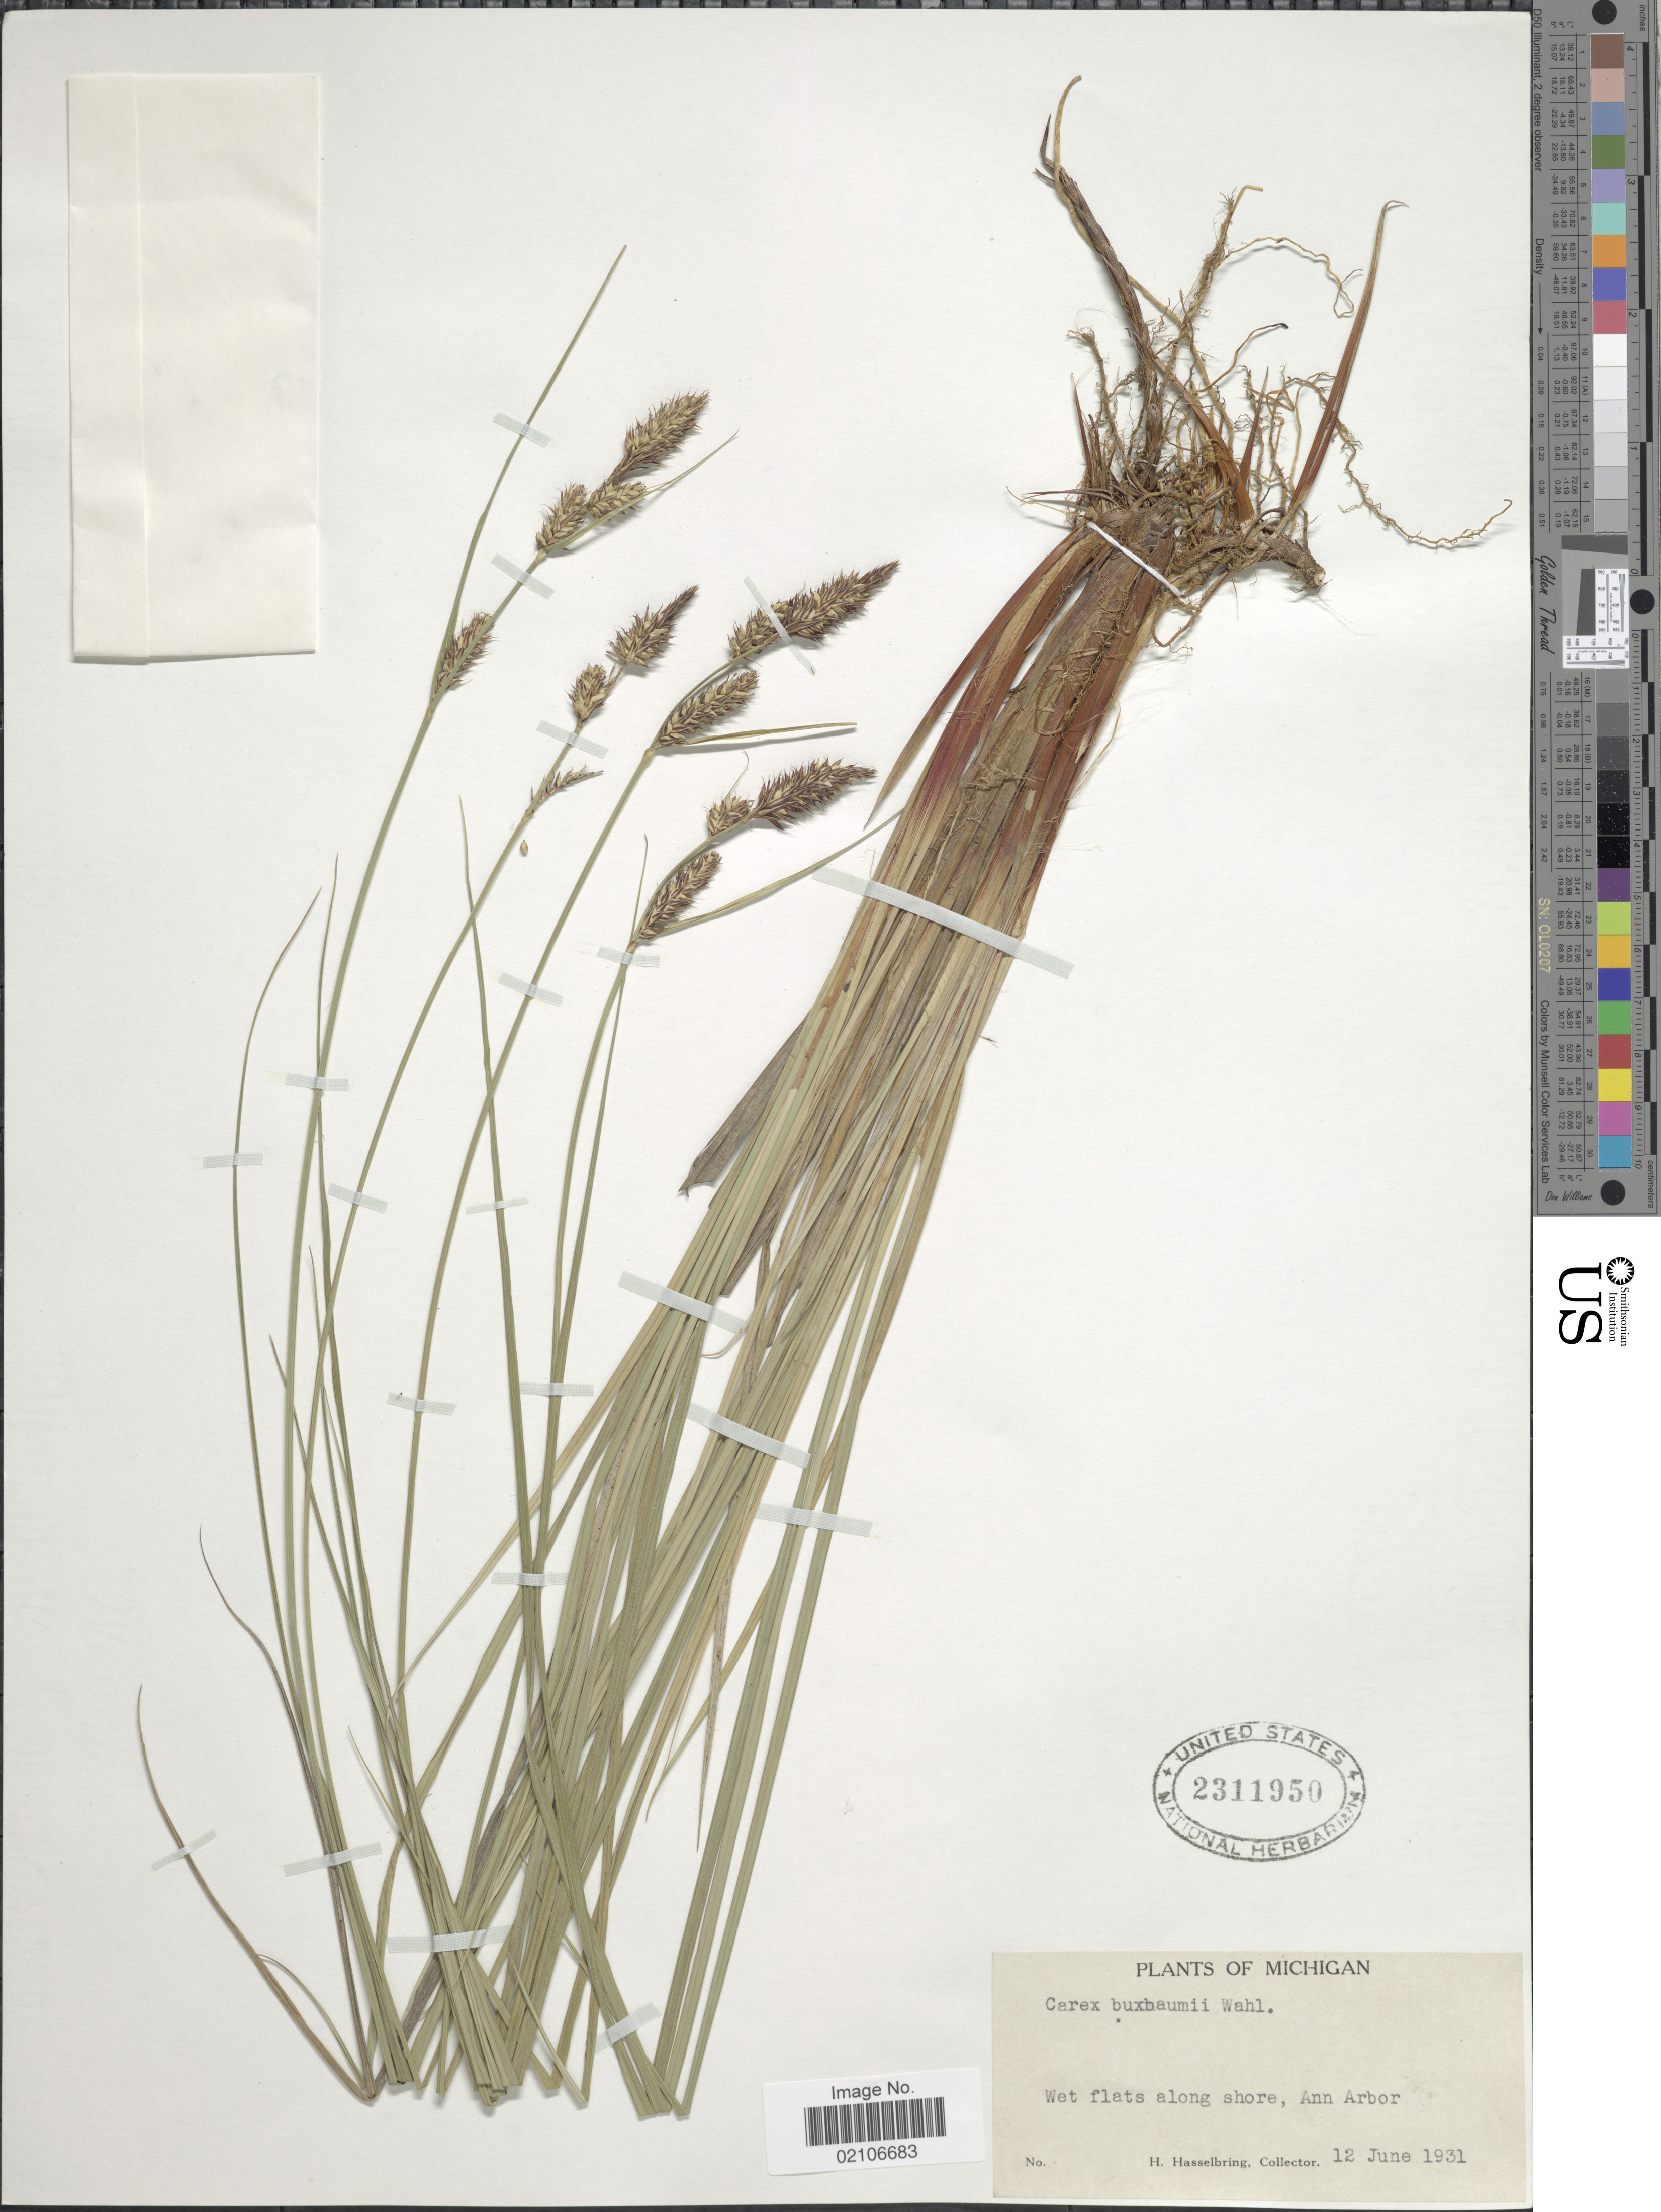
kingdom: Plantae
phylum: Tracheophyta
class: Liliopsida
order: Poales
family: Cyperaceae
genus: Carex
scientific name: Carex buxbaumii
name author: Wahlenb.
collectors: H. Hasselbring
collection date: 1931-06-12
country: United States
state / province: Michigan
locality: Wet flats along shore, Ann Arbor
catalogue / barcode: US 2311950